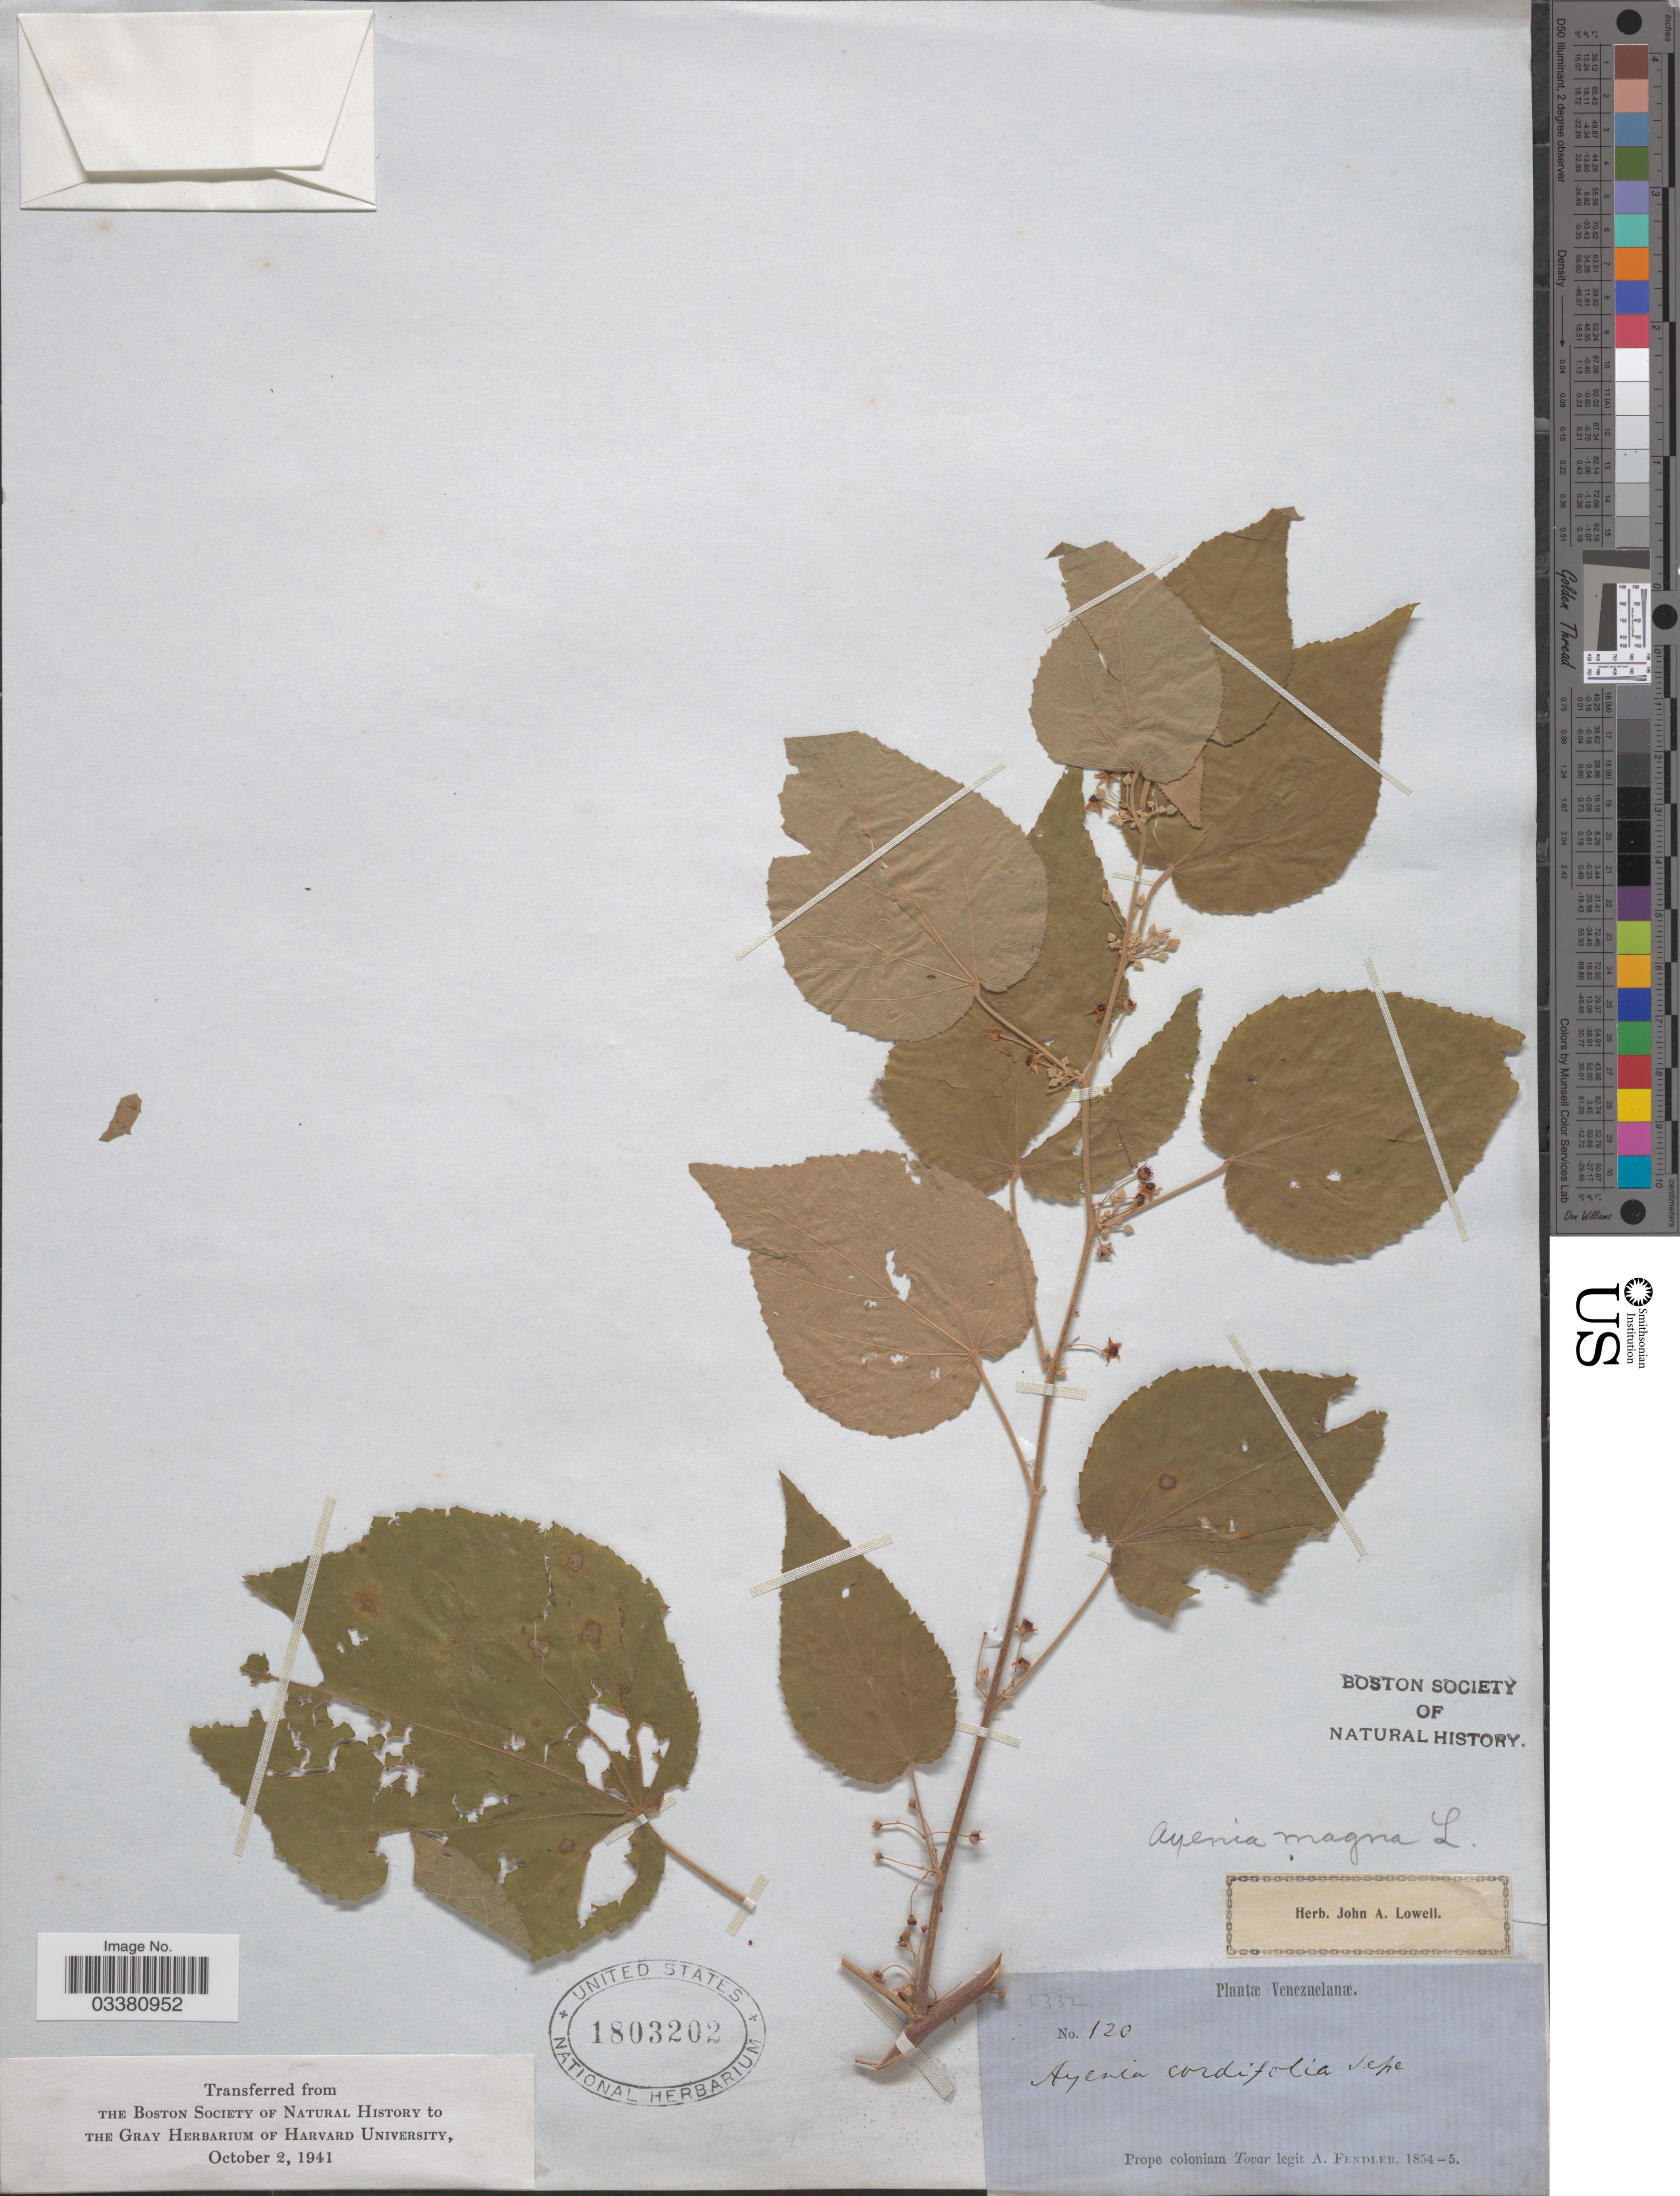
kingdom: Plantae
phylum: Tracheophyta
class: Magnoliopsida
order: Malvales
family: Malvaceae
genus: Ayenia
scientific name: Ayenia magna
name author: L.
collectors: A. Fendler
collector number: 120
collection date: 1854/1855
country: Venezuela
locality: Prope Coloniam Tovar.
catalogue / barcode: US 1803202